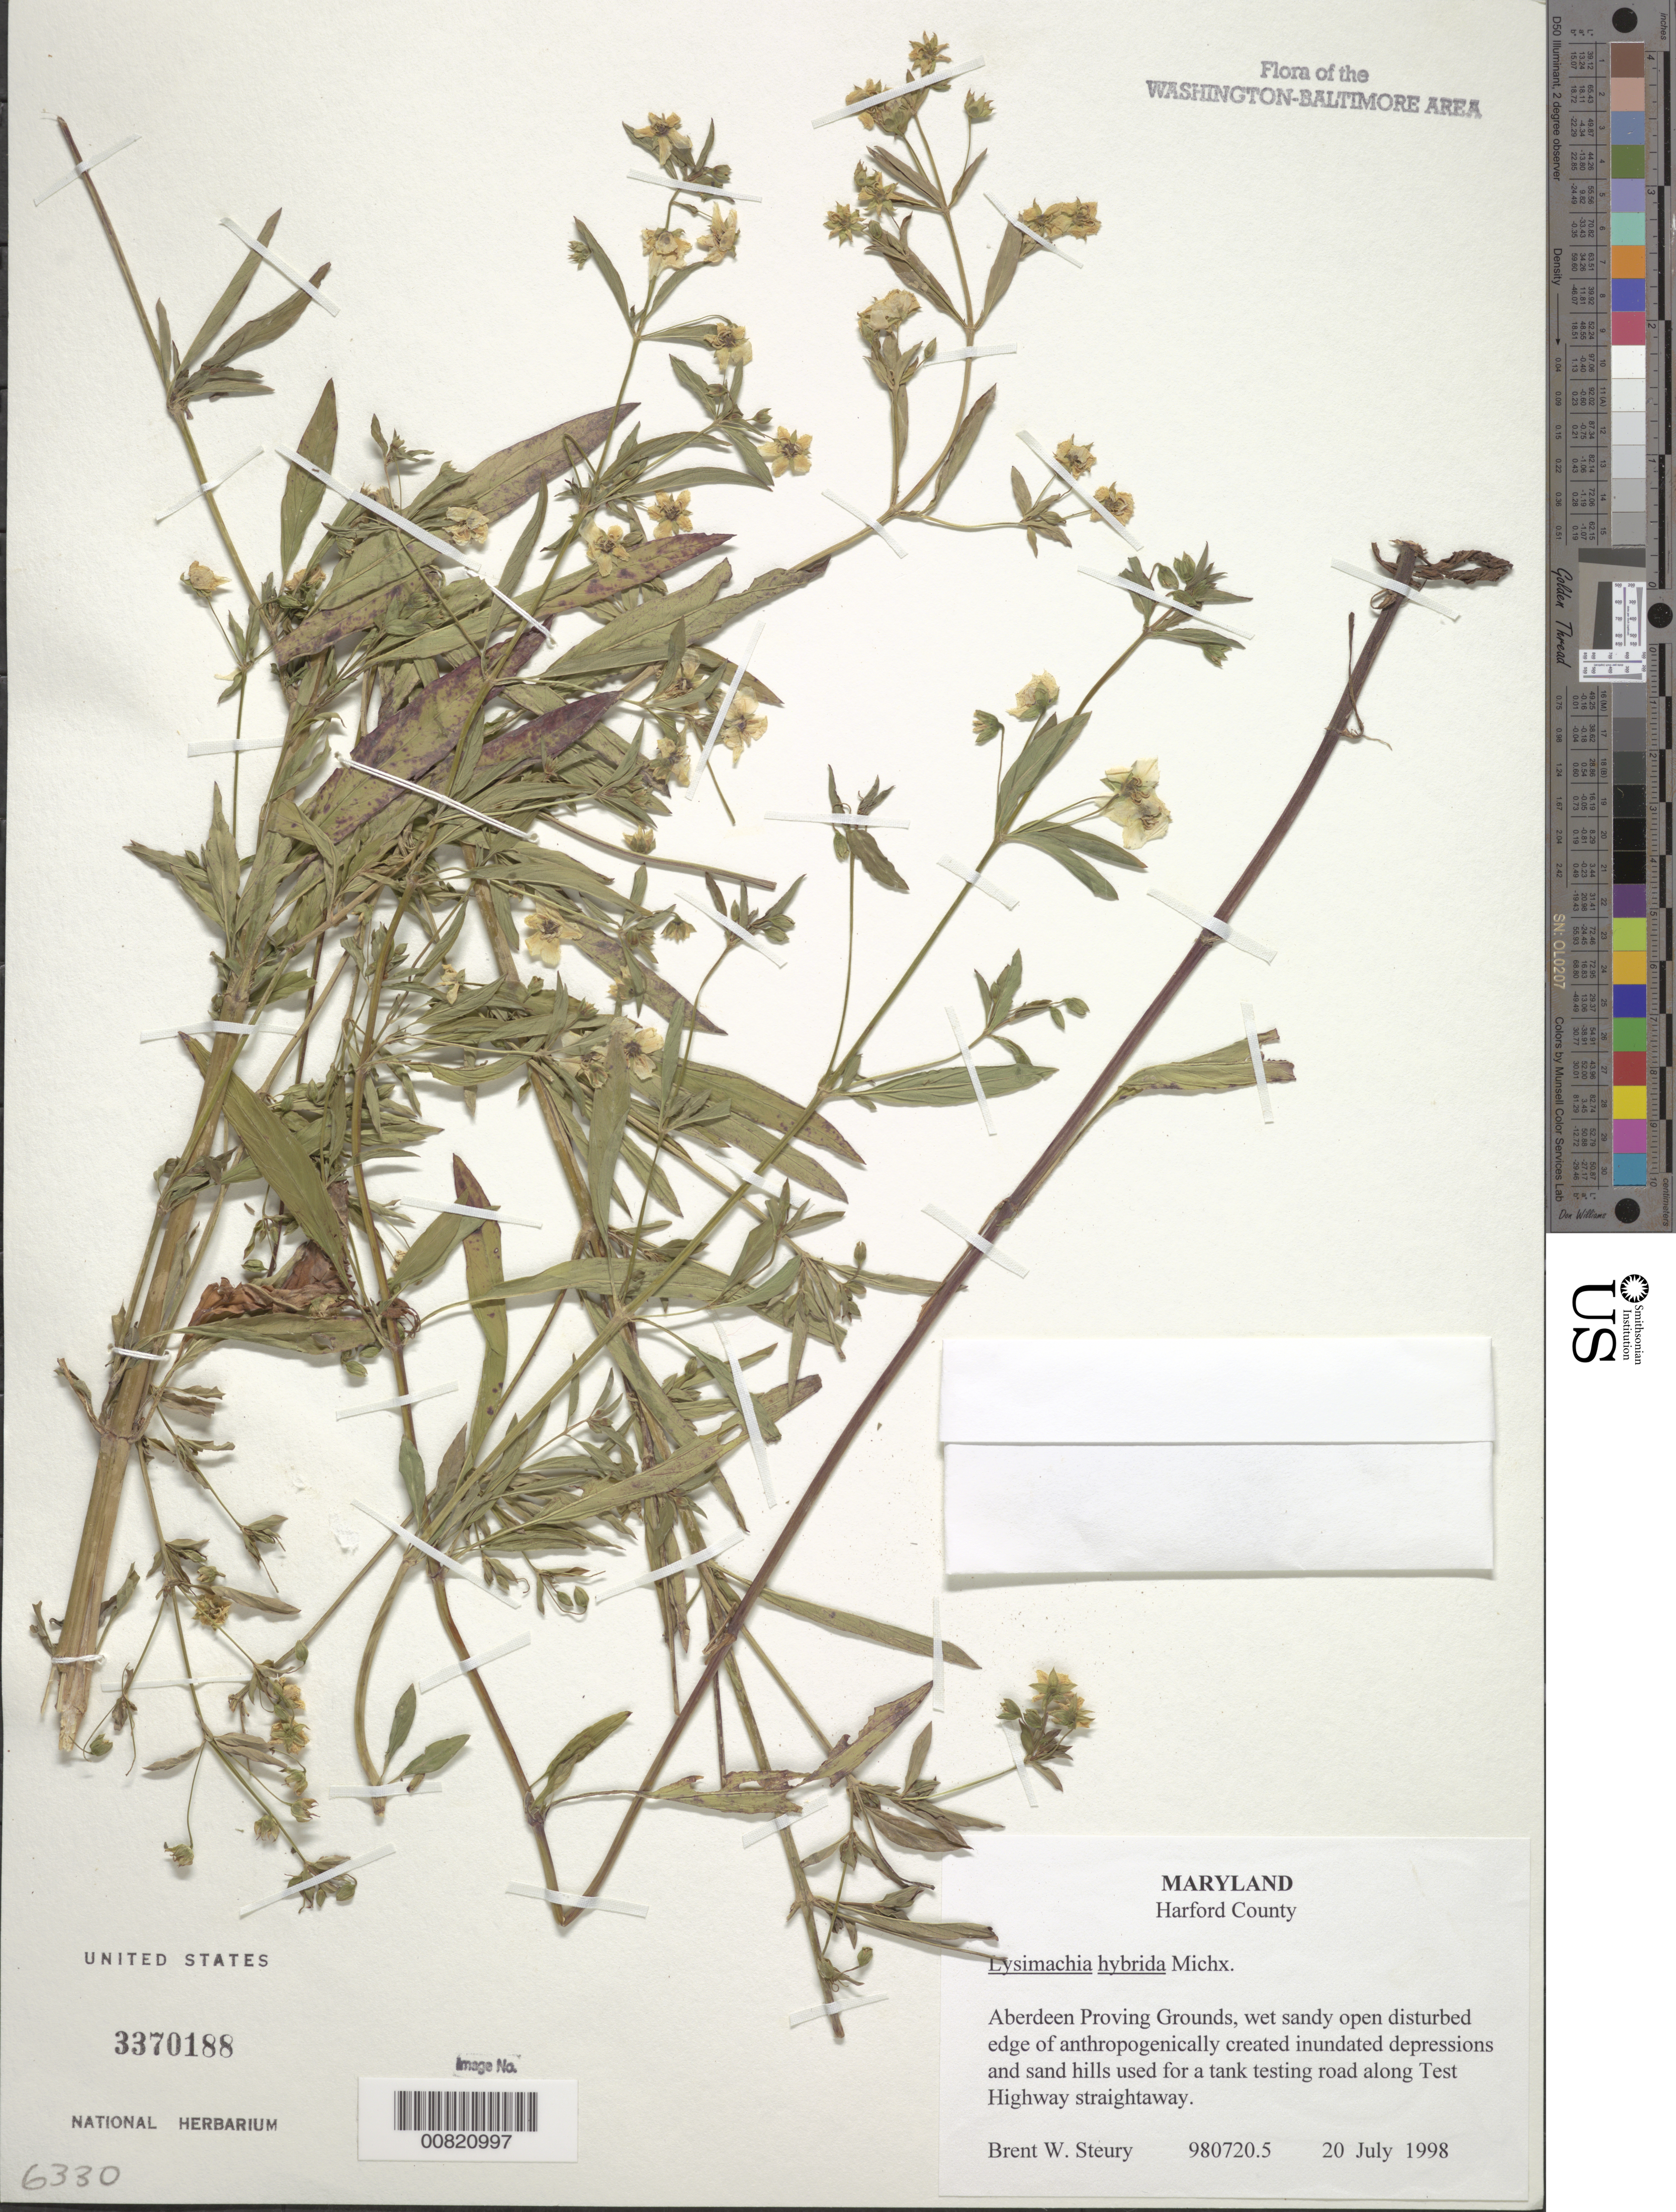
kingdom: Plantae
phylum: Tracheophyta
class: Magnoliopsida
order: Ericales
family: Primulaceae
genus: Lysimachia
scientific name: Lysimachia hybrida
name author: Michx.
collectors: B. Steury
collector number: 980720.5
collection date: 1998-07-20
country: United States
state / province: Maryland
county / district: Harford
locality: Aberdeen Proving Grounds, along Testing Highway straightaway.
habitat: Wet sandy open disturbed edge of anthropogenically created inundated depressions and sand hill used for a tank testing road.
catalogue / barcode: US 3370188